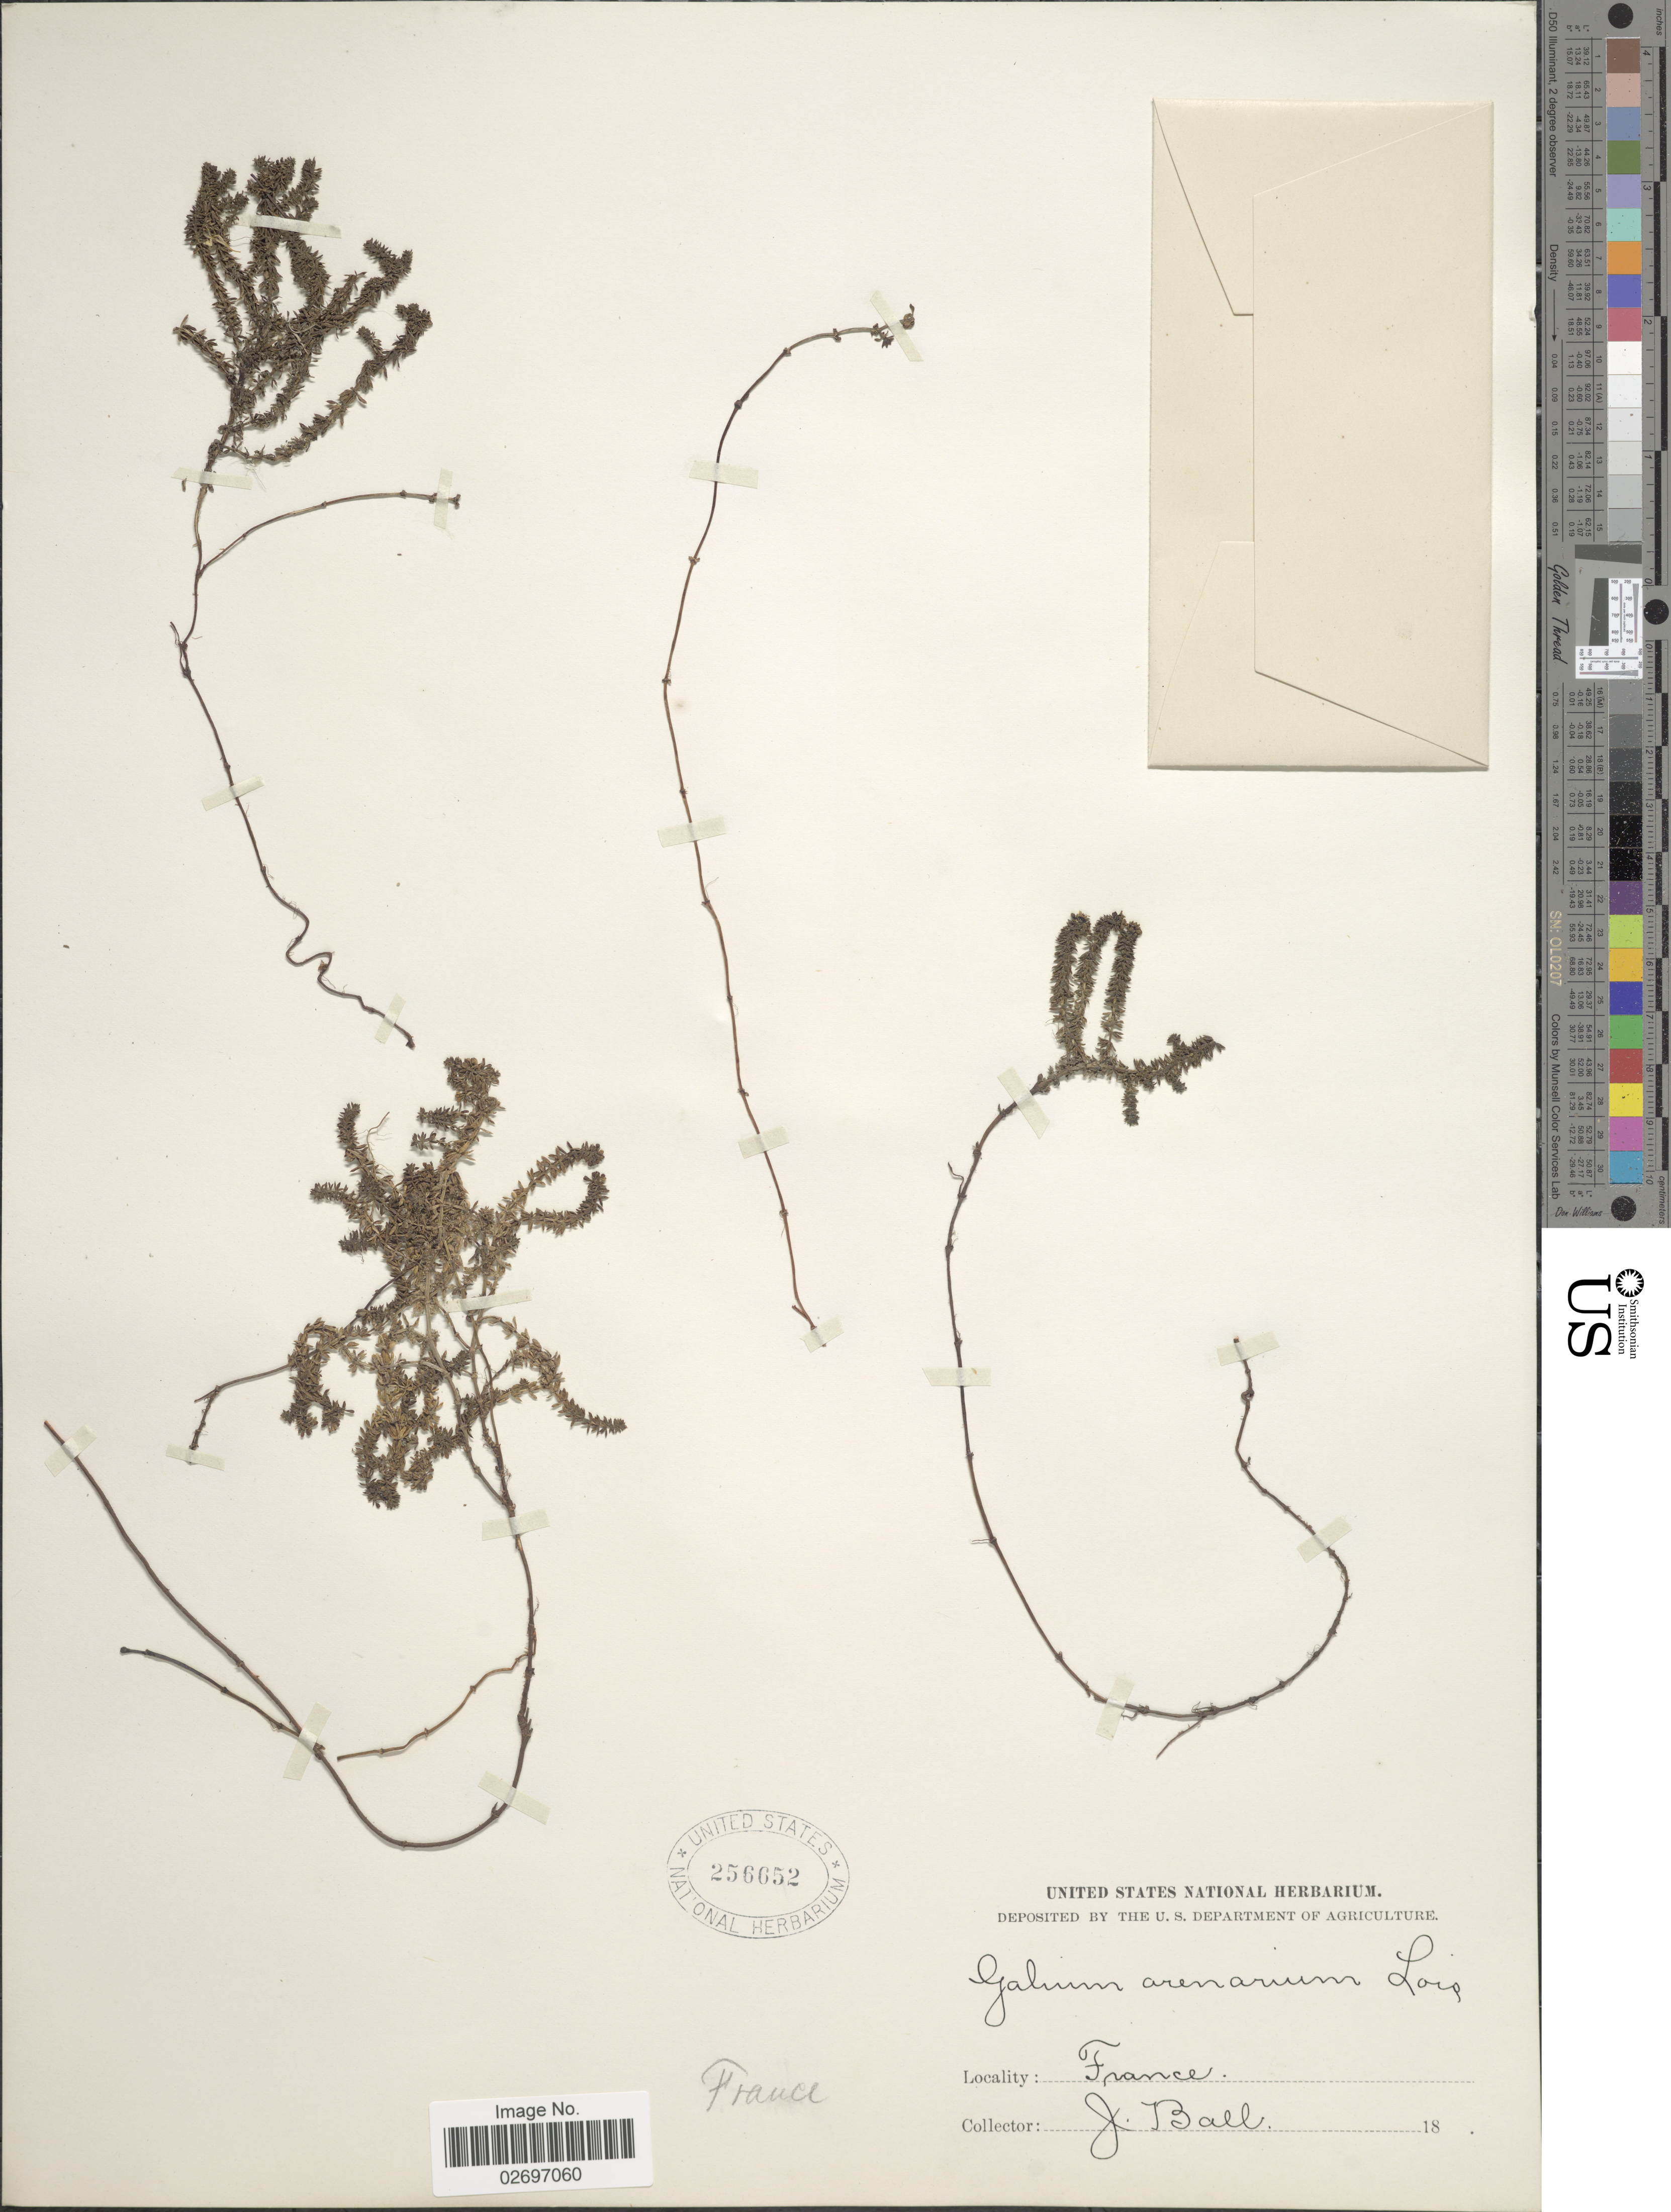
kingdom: Plantae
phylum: Tracheophyta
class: Magnoliopsida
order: Gentianales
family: Rubiaceae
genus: Galium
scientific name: Galium arenarium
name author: Loisel.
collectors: J. Ball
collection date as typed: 18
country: France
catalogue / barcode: US 256652